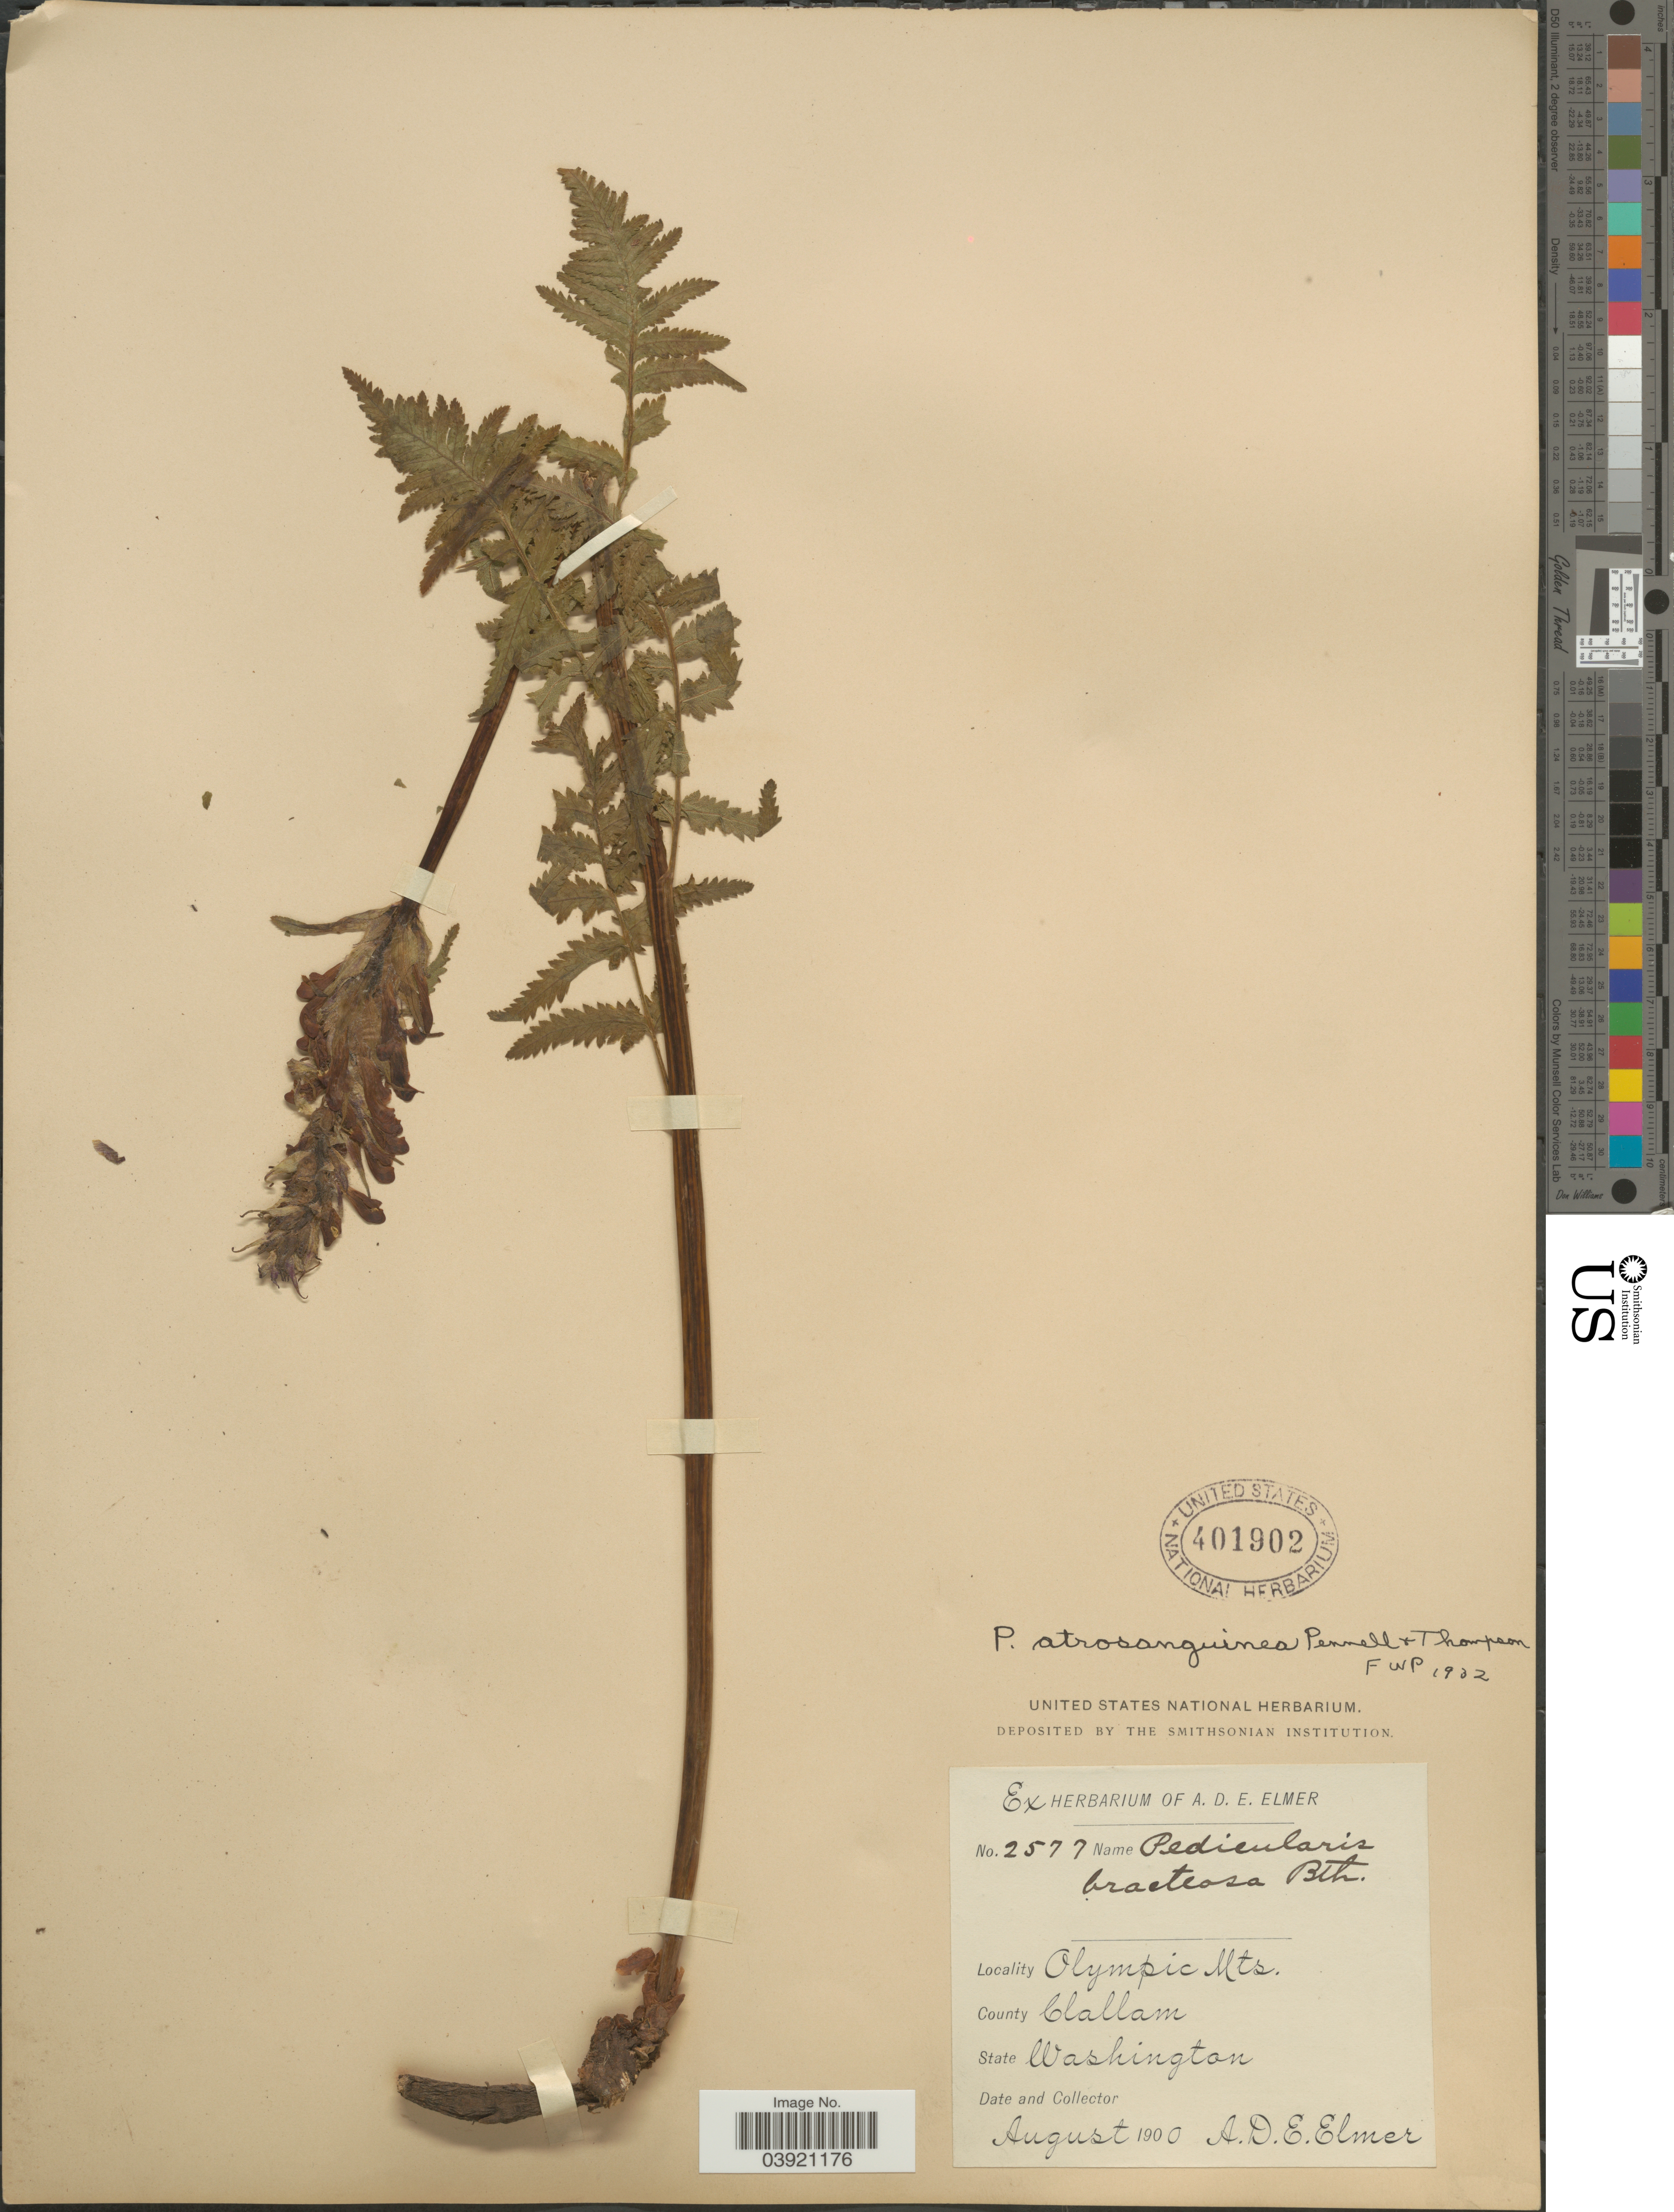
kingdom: Plantae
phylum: Tracheophyta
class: Magnoliopsida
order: Lamiales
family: Orobanchaceae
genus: Pedicularis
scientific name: Pedicularis atrosanguinea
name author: Pennell & J.W. Thomps.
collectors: A. D. E. Elmer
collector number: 2577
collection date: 1900-08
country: United States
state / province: Washington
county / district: Clallam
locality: Olympic Mts. County Clallam.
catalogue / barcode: US 401902